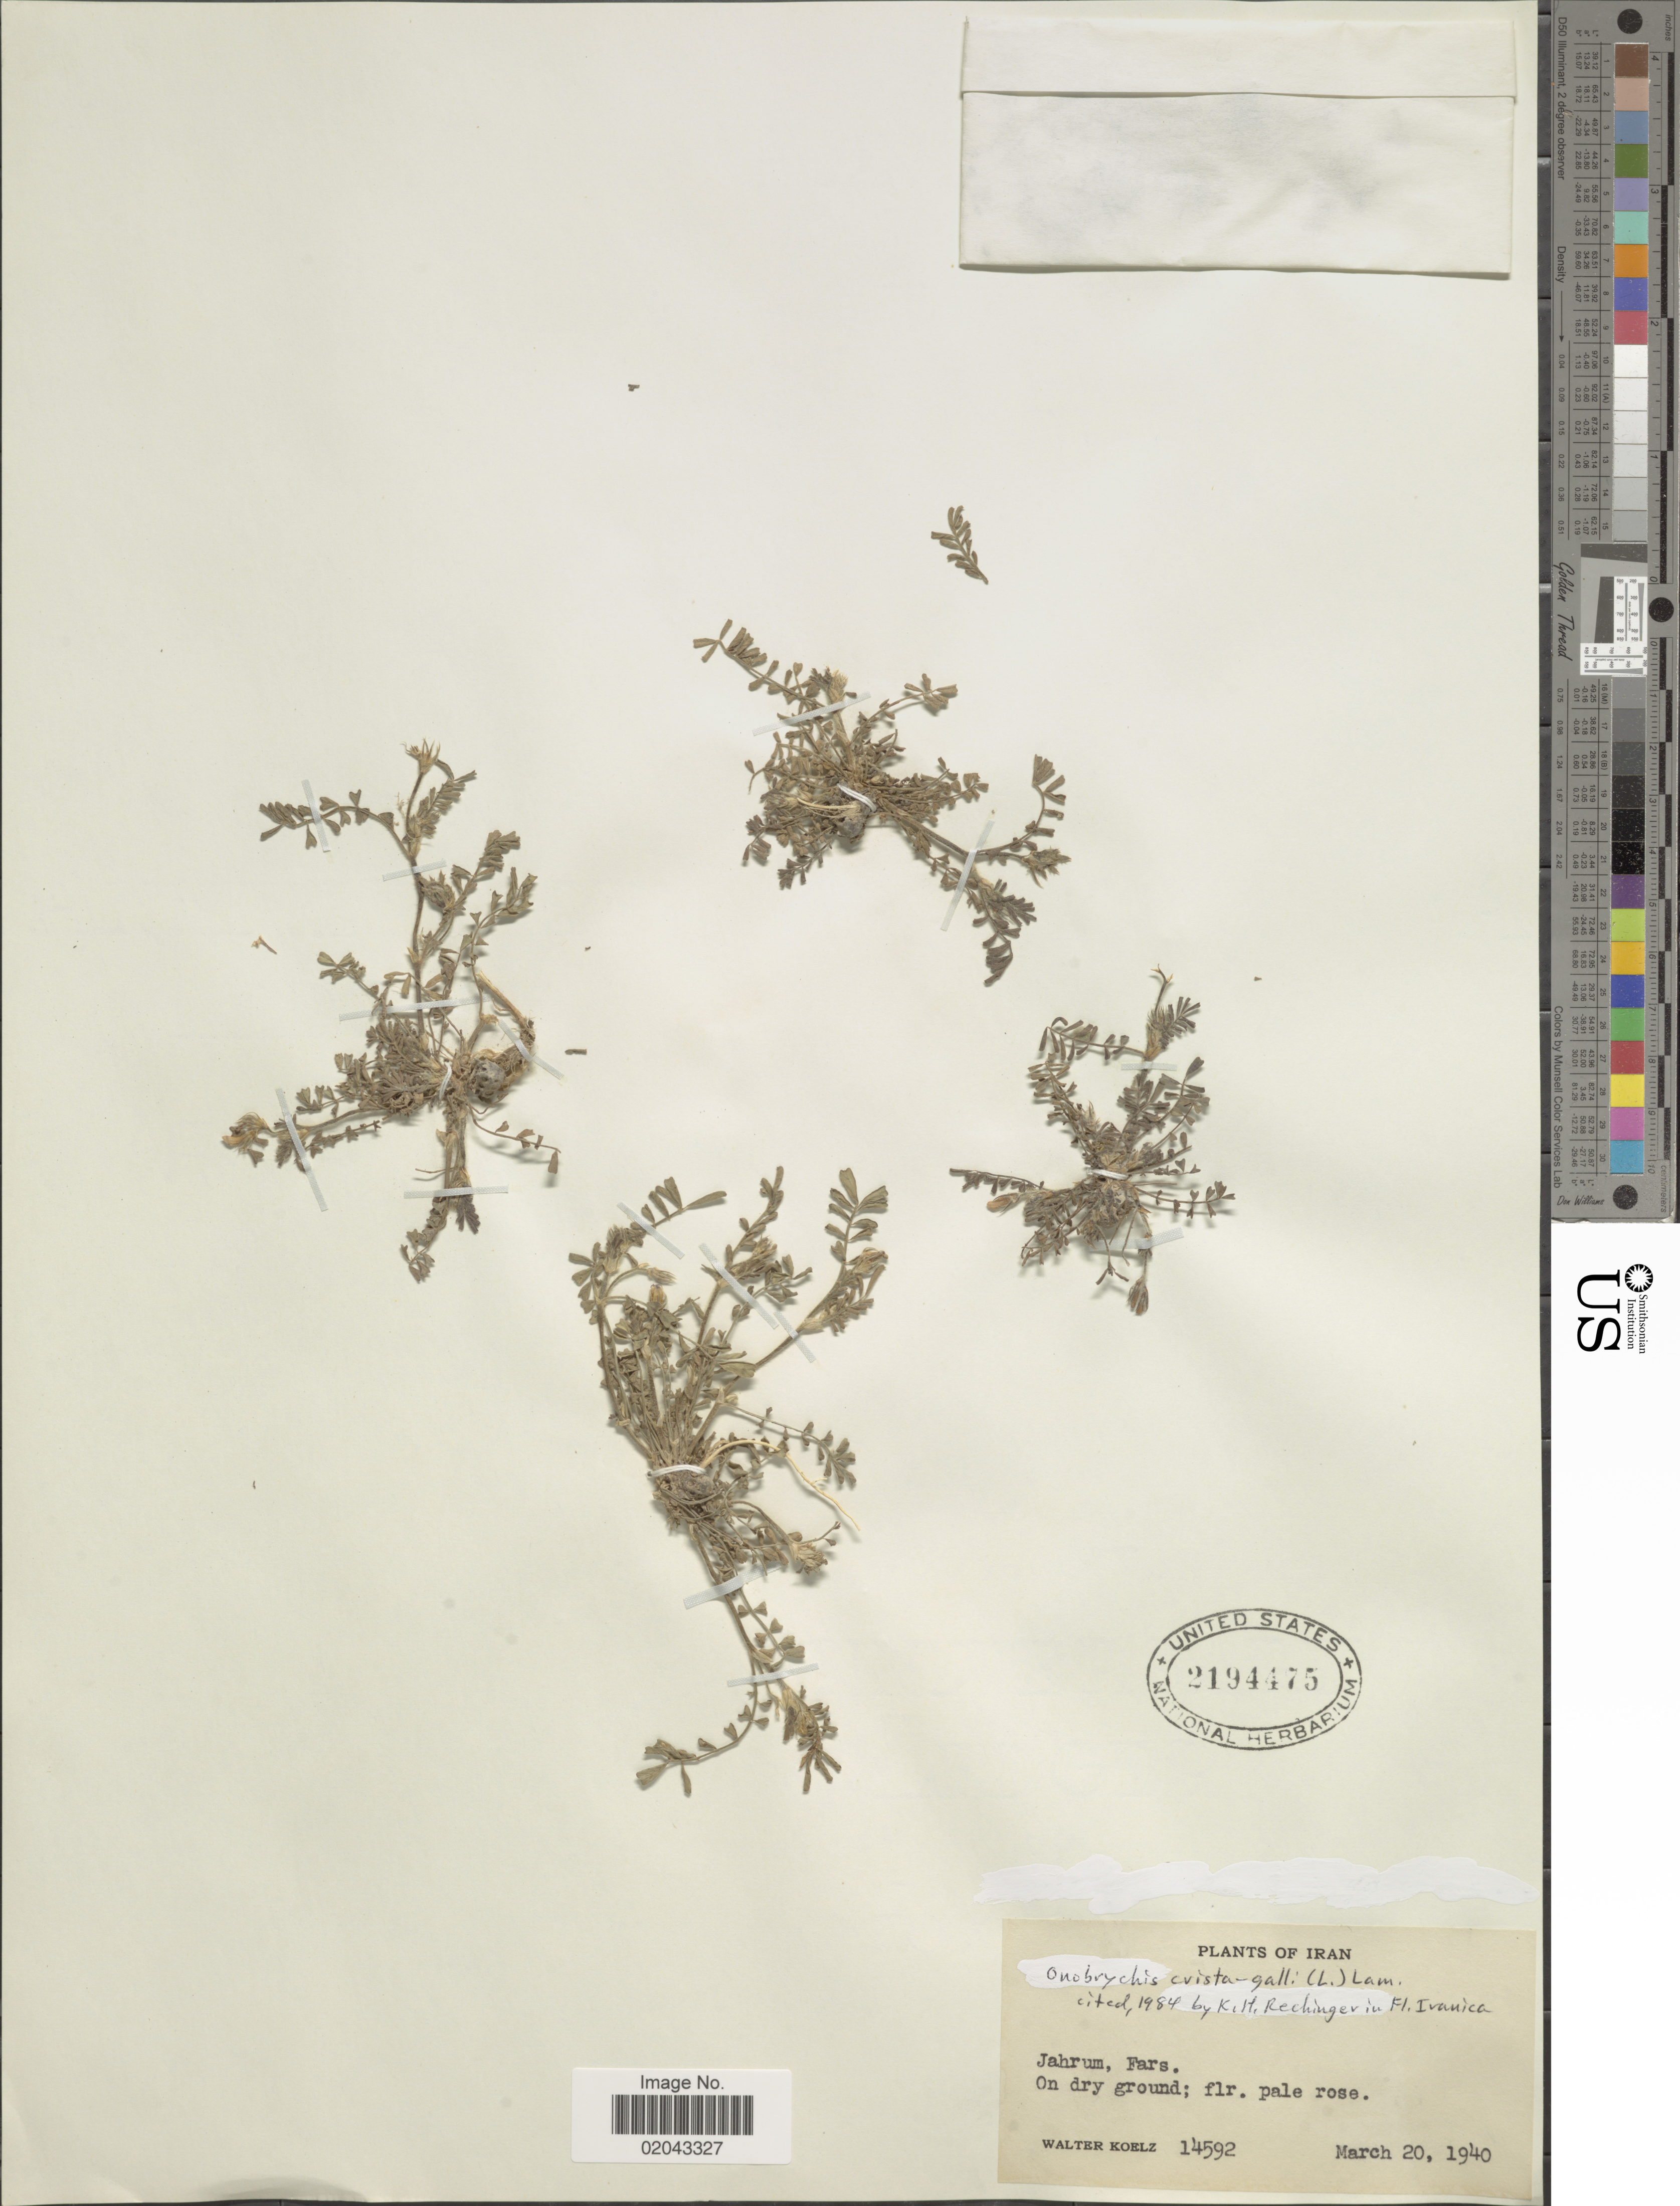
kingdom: Plantae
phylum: Tracheophyta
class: Magnoliopsida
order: Fabales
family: Fabaceae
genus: Onobrychis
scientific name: Onobrychis crista-galli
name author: (L.) Lam.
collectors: W. N. Koelz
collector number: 14592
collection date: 1940-03-20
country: Iran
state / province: Fars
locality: Jahrum, Fars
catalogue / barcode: US 2194475